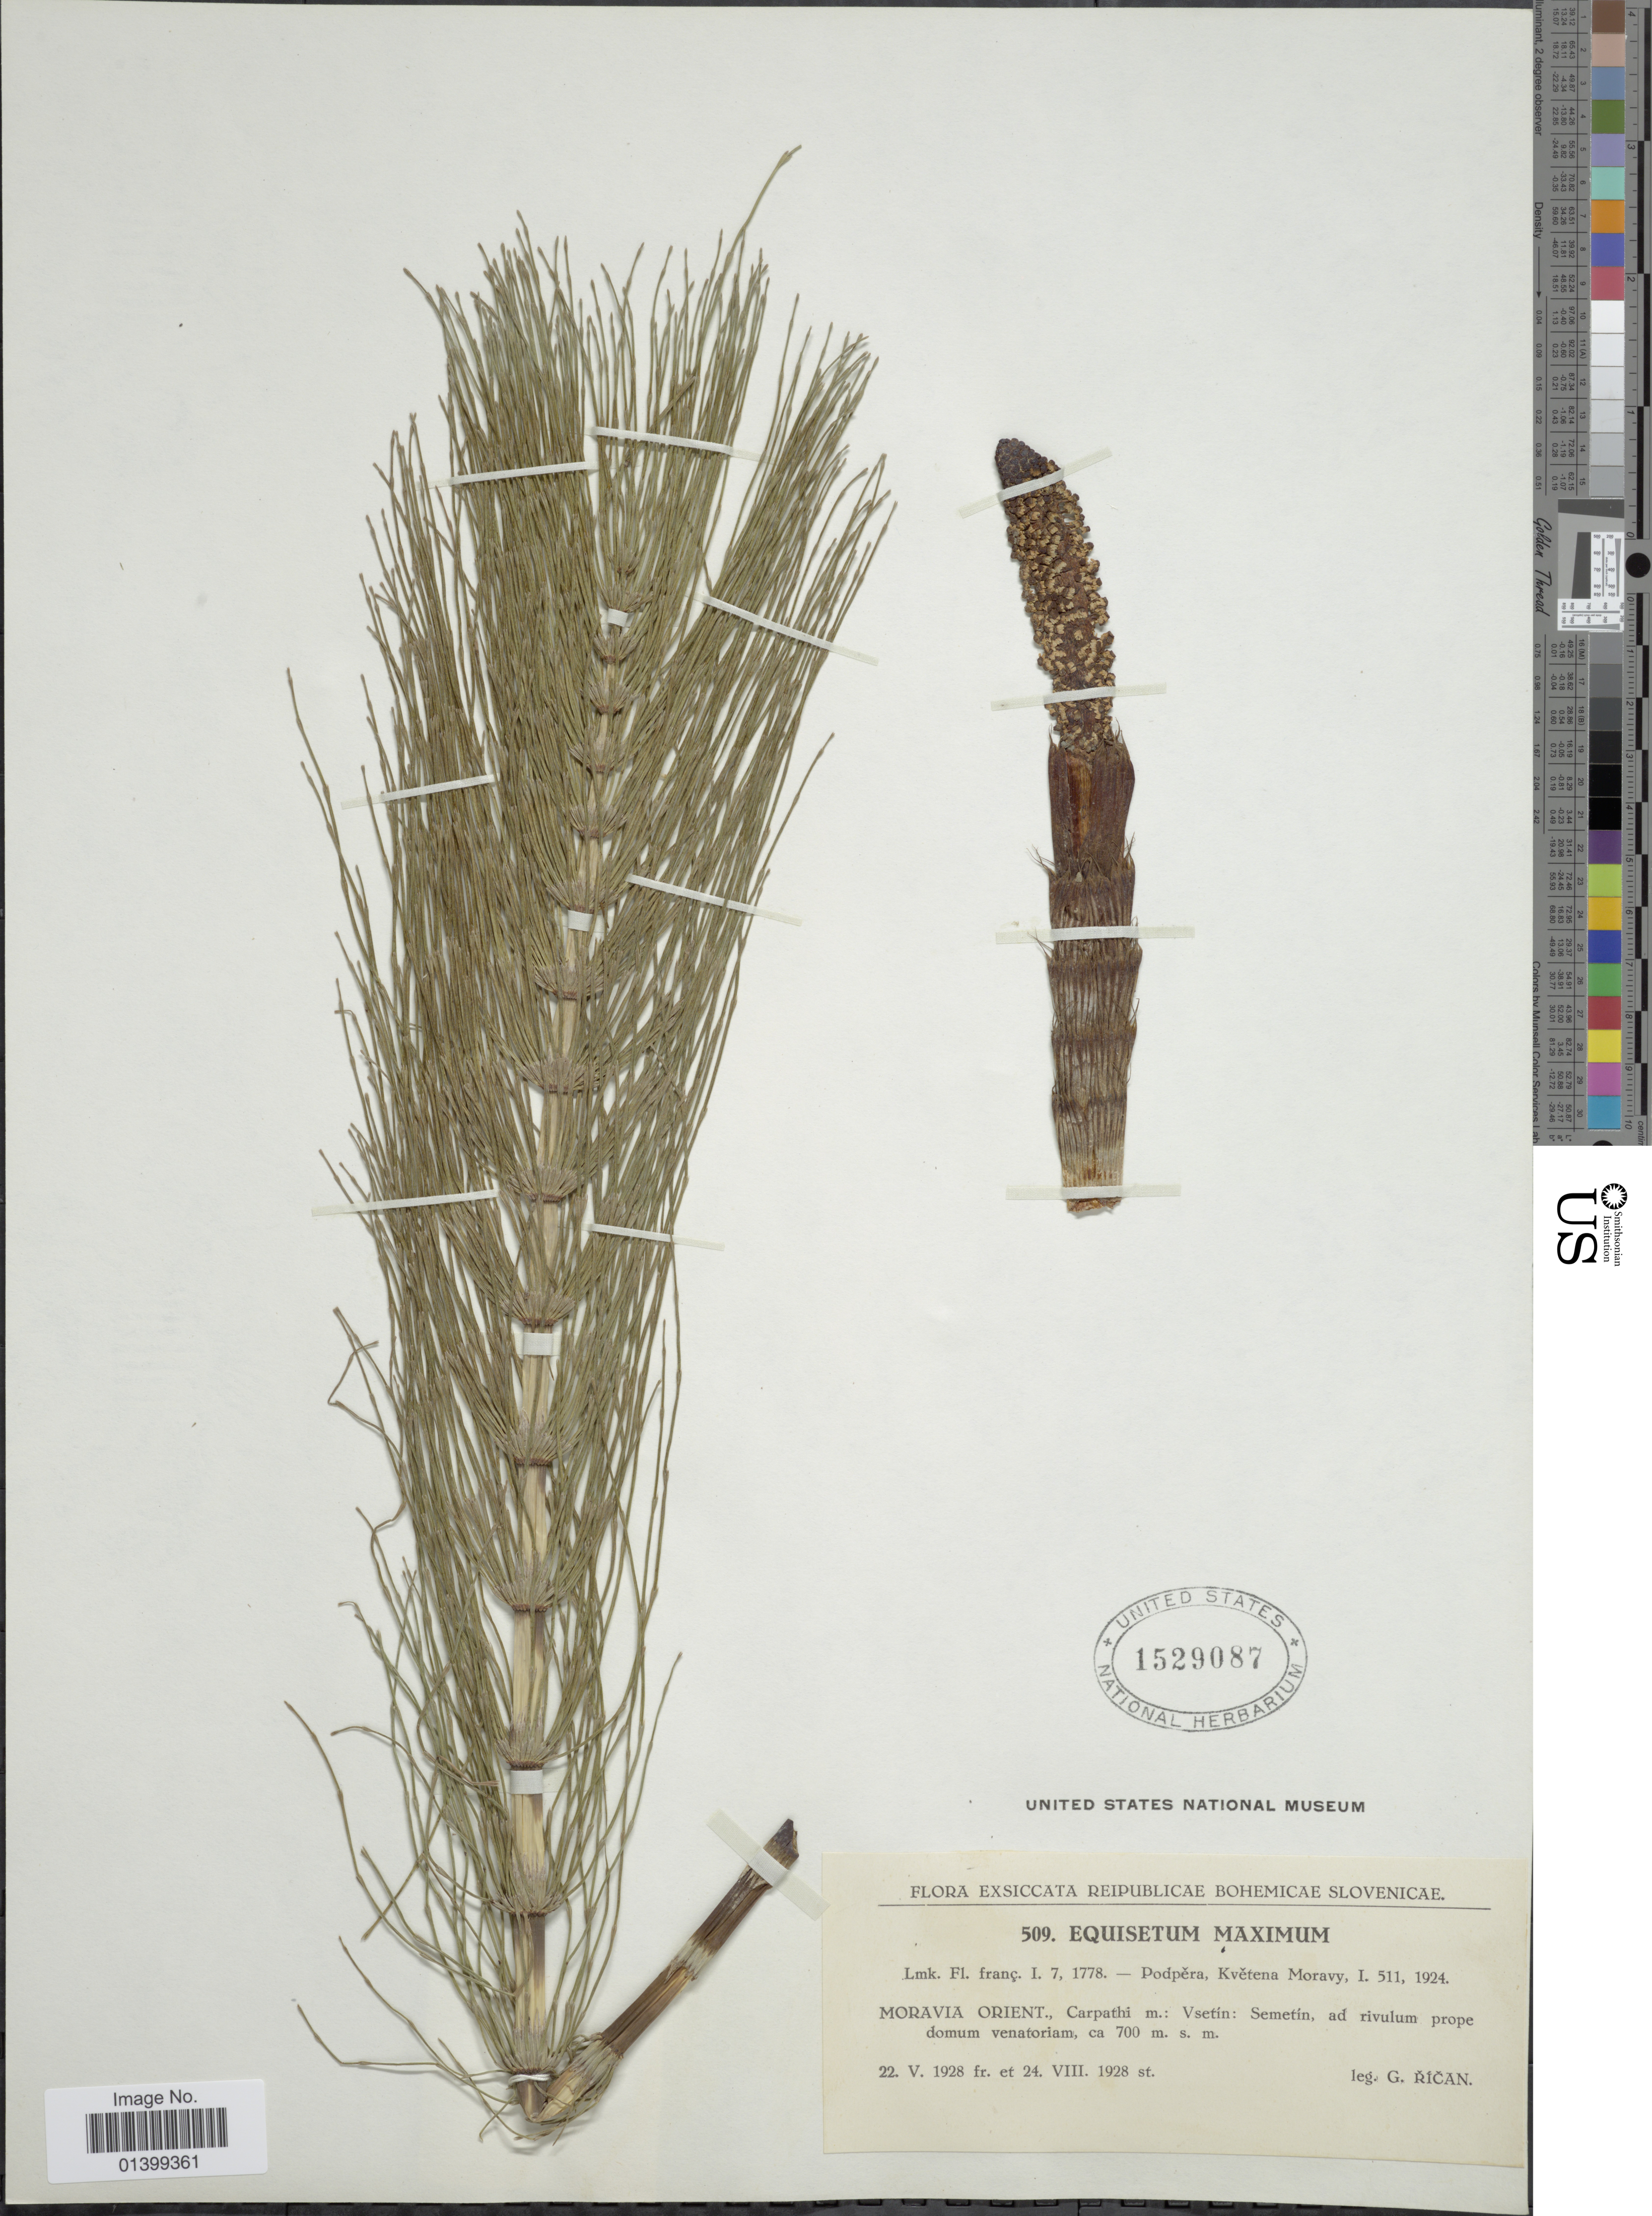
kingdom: Plantae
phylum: Tracheophyta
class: Polypodiopsida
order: Equisetales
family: Equisetaceae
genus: Equisetum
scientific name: Equisetum telmateia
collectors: G. Rican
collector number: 509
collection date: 1928-05-22/1928-08-24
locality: Reipublicae Bohemicae Slovenicae. Moravia Orient., Carpathi m.: Vsetín: Semetín, ad rivulum prope domum venatoriam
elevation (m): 700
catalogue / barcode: US 1529087